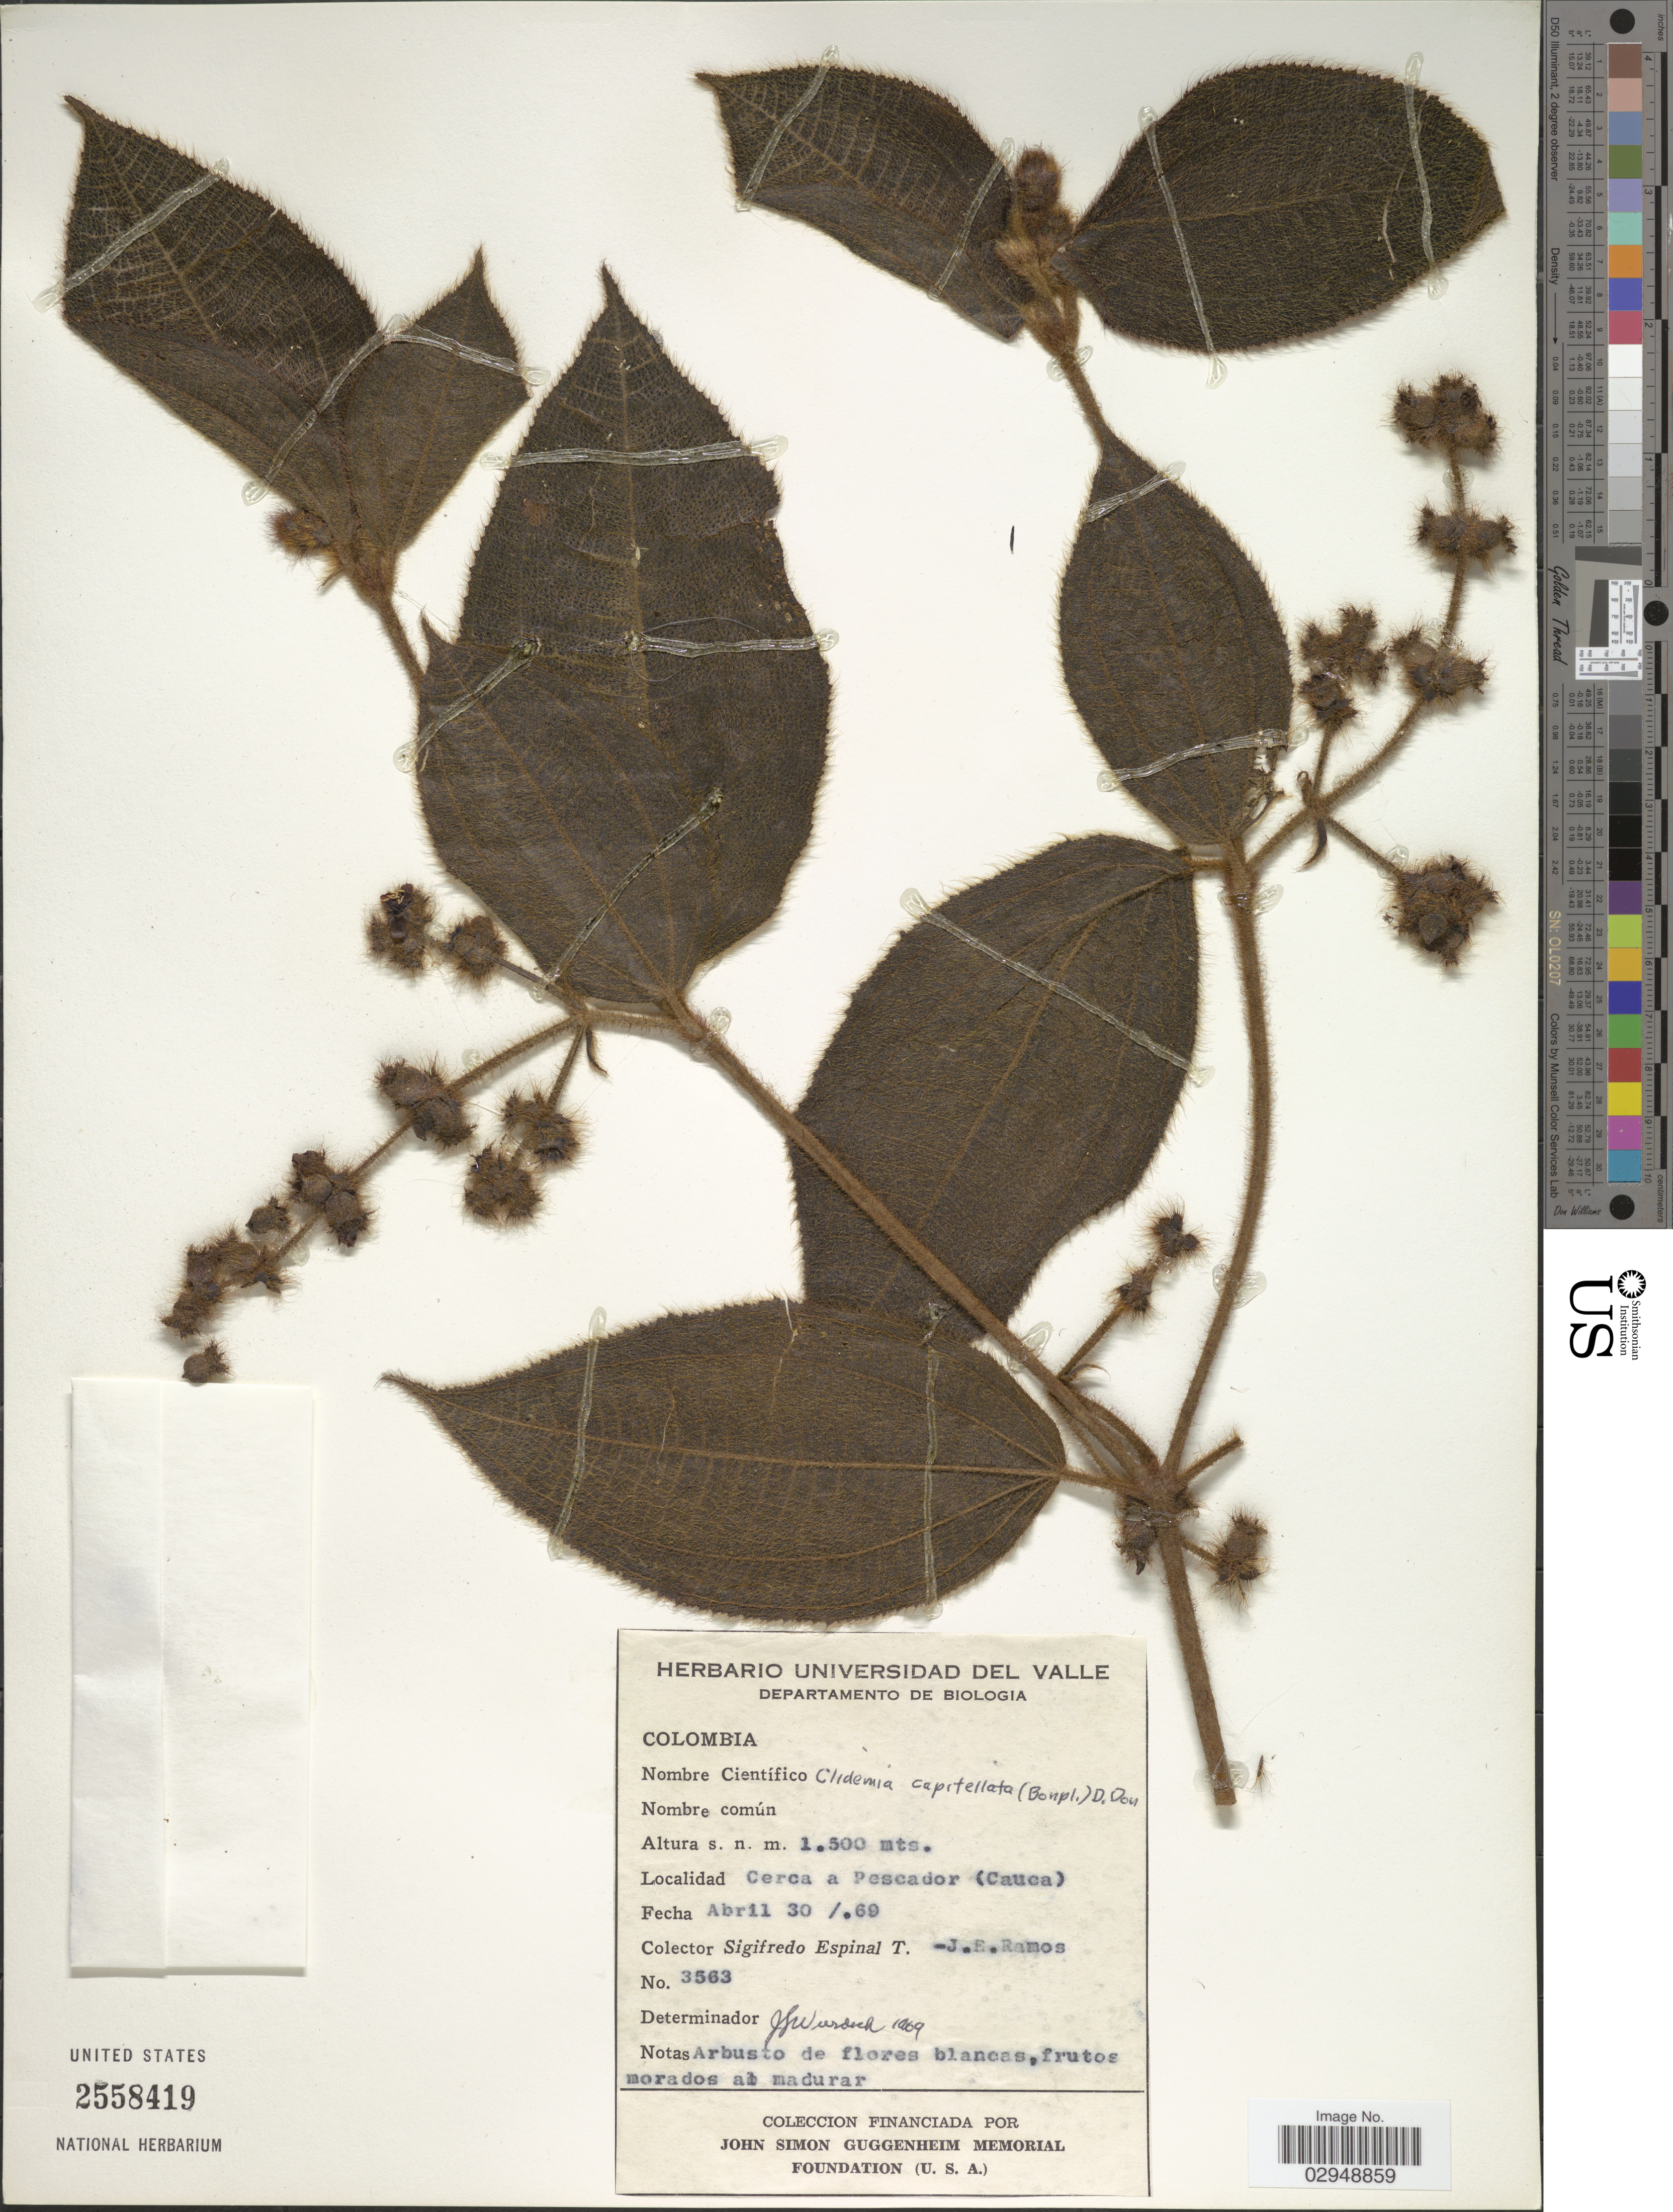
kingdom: Plantae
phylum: Tracheophyta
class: Magnoliopsida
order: Myrtales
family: Melastomataceae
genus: Clidemia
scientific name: Clidemia capitellata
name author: (Bonpl.) D. Don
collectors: S. Espinal & J. E. Ramos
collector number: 3563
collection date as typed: Transcribed d/m/y: 30/4/69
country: Colombia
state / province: Cauca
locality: Cerca a Pescador (Cauca).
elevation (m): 1500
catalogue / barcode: US 2558419